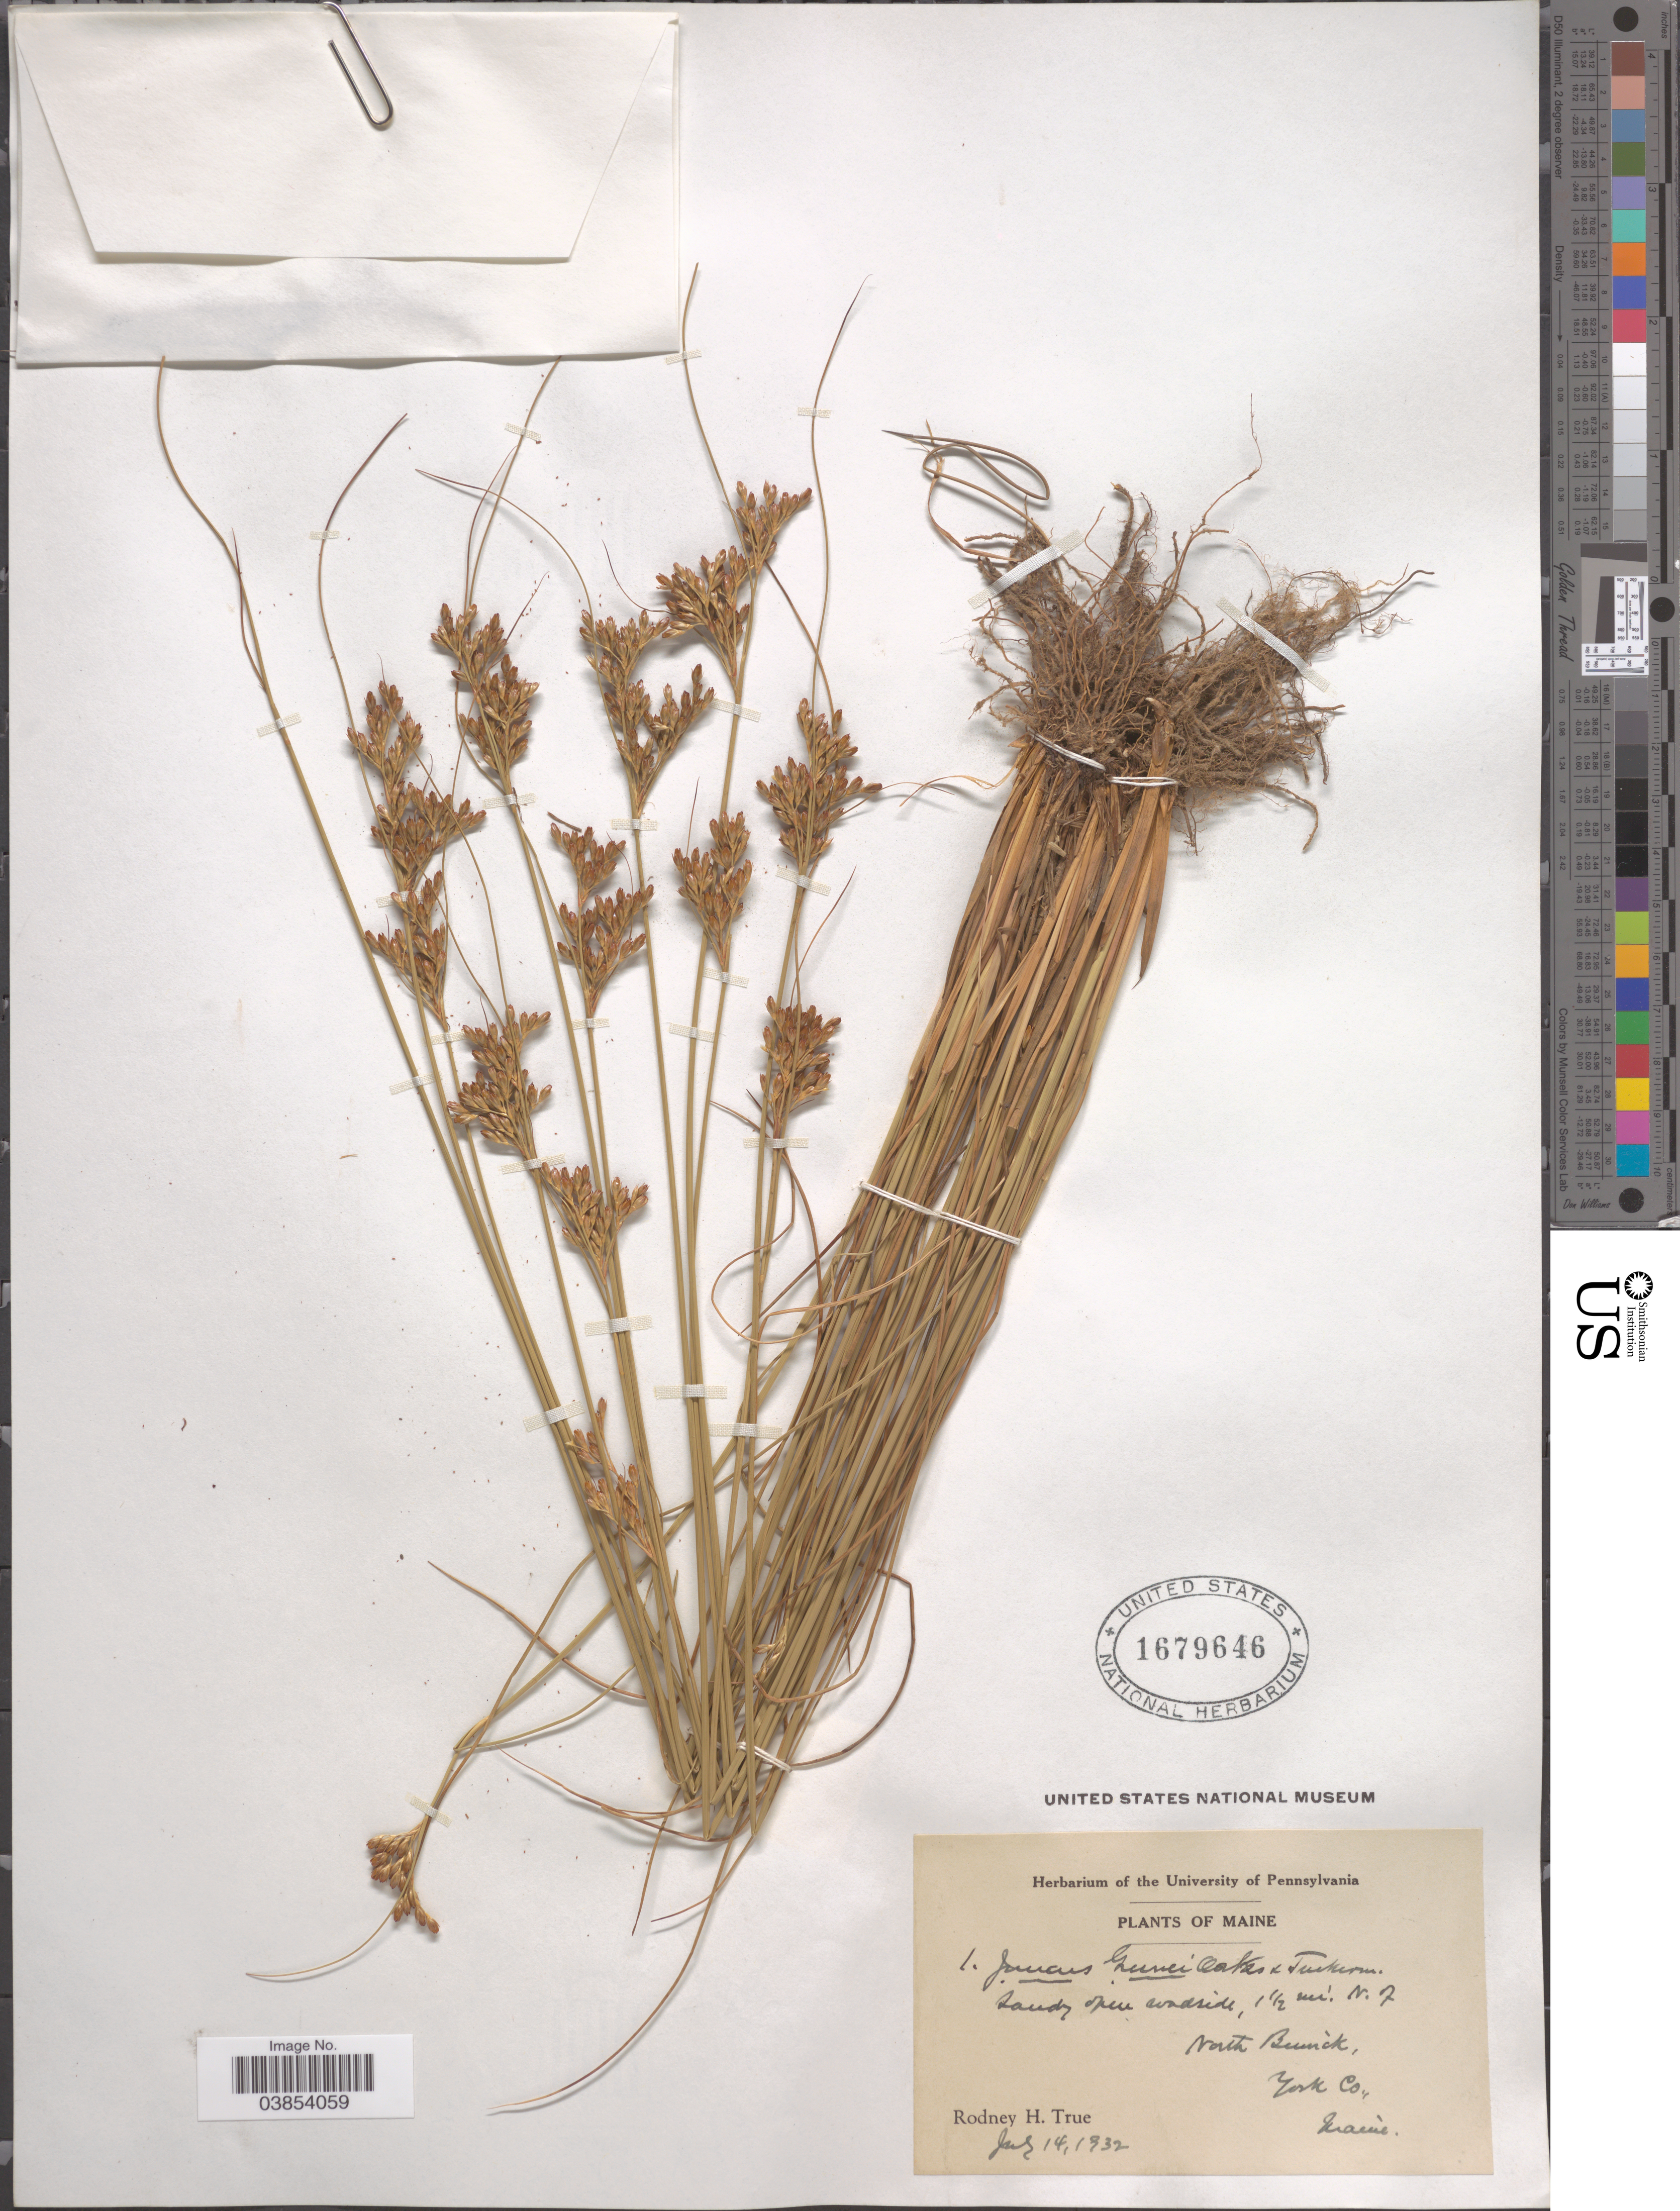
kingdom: Plantae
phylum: Tracheophyta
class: Liliopsida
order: Poales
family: Juncaceae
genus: Juncus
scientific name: Juncus greenei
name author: Oakes & Tuck.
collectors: R. H. True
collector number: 1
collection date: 1932-07-14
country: United States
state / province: Maine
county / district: York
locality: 1½ mi. N. of North Bunick, York Co.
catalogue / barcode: US 1679646